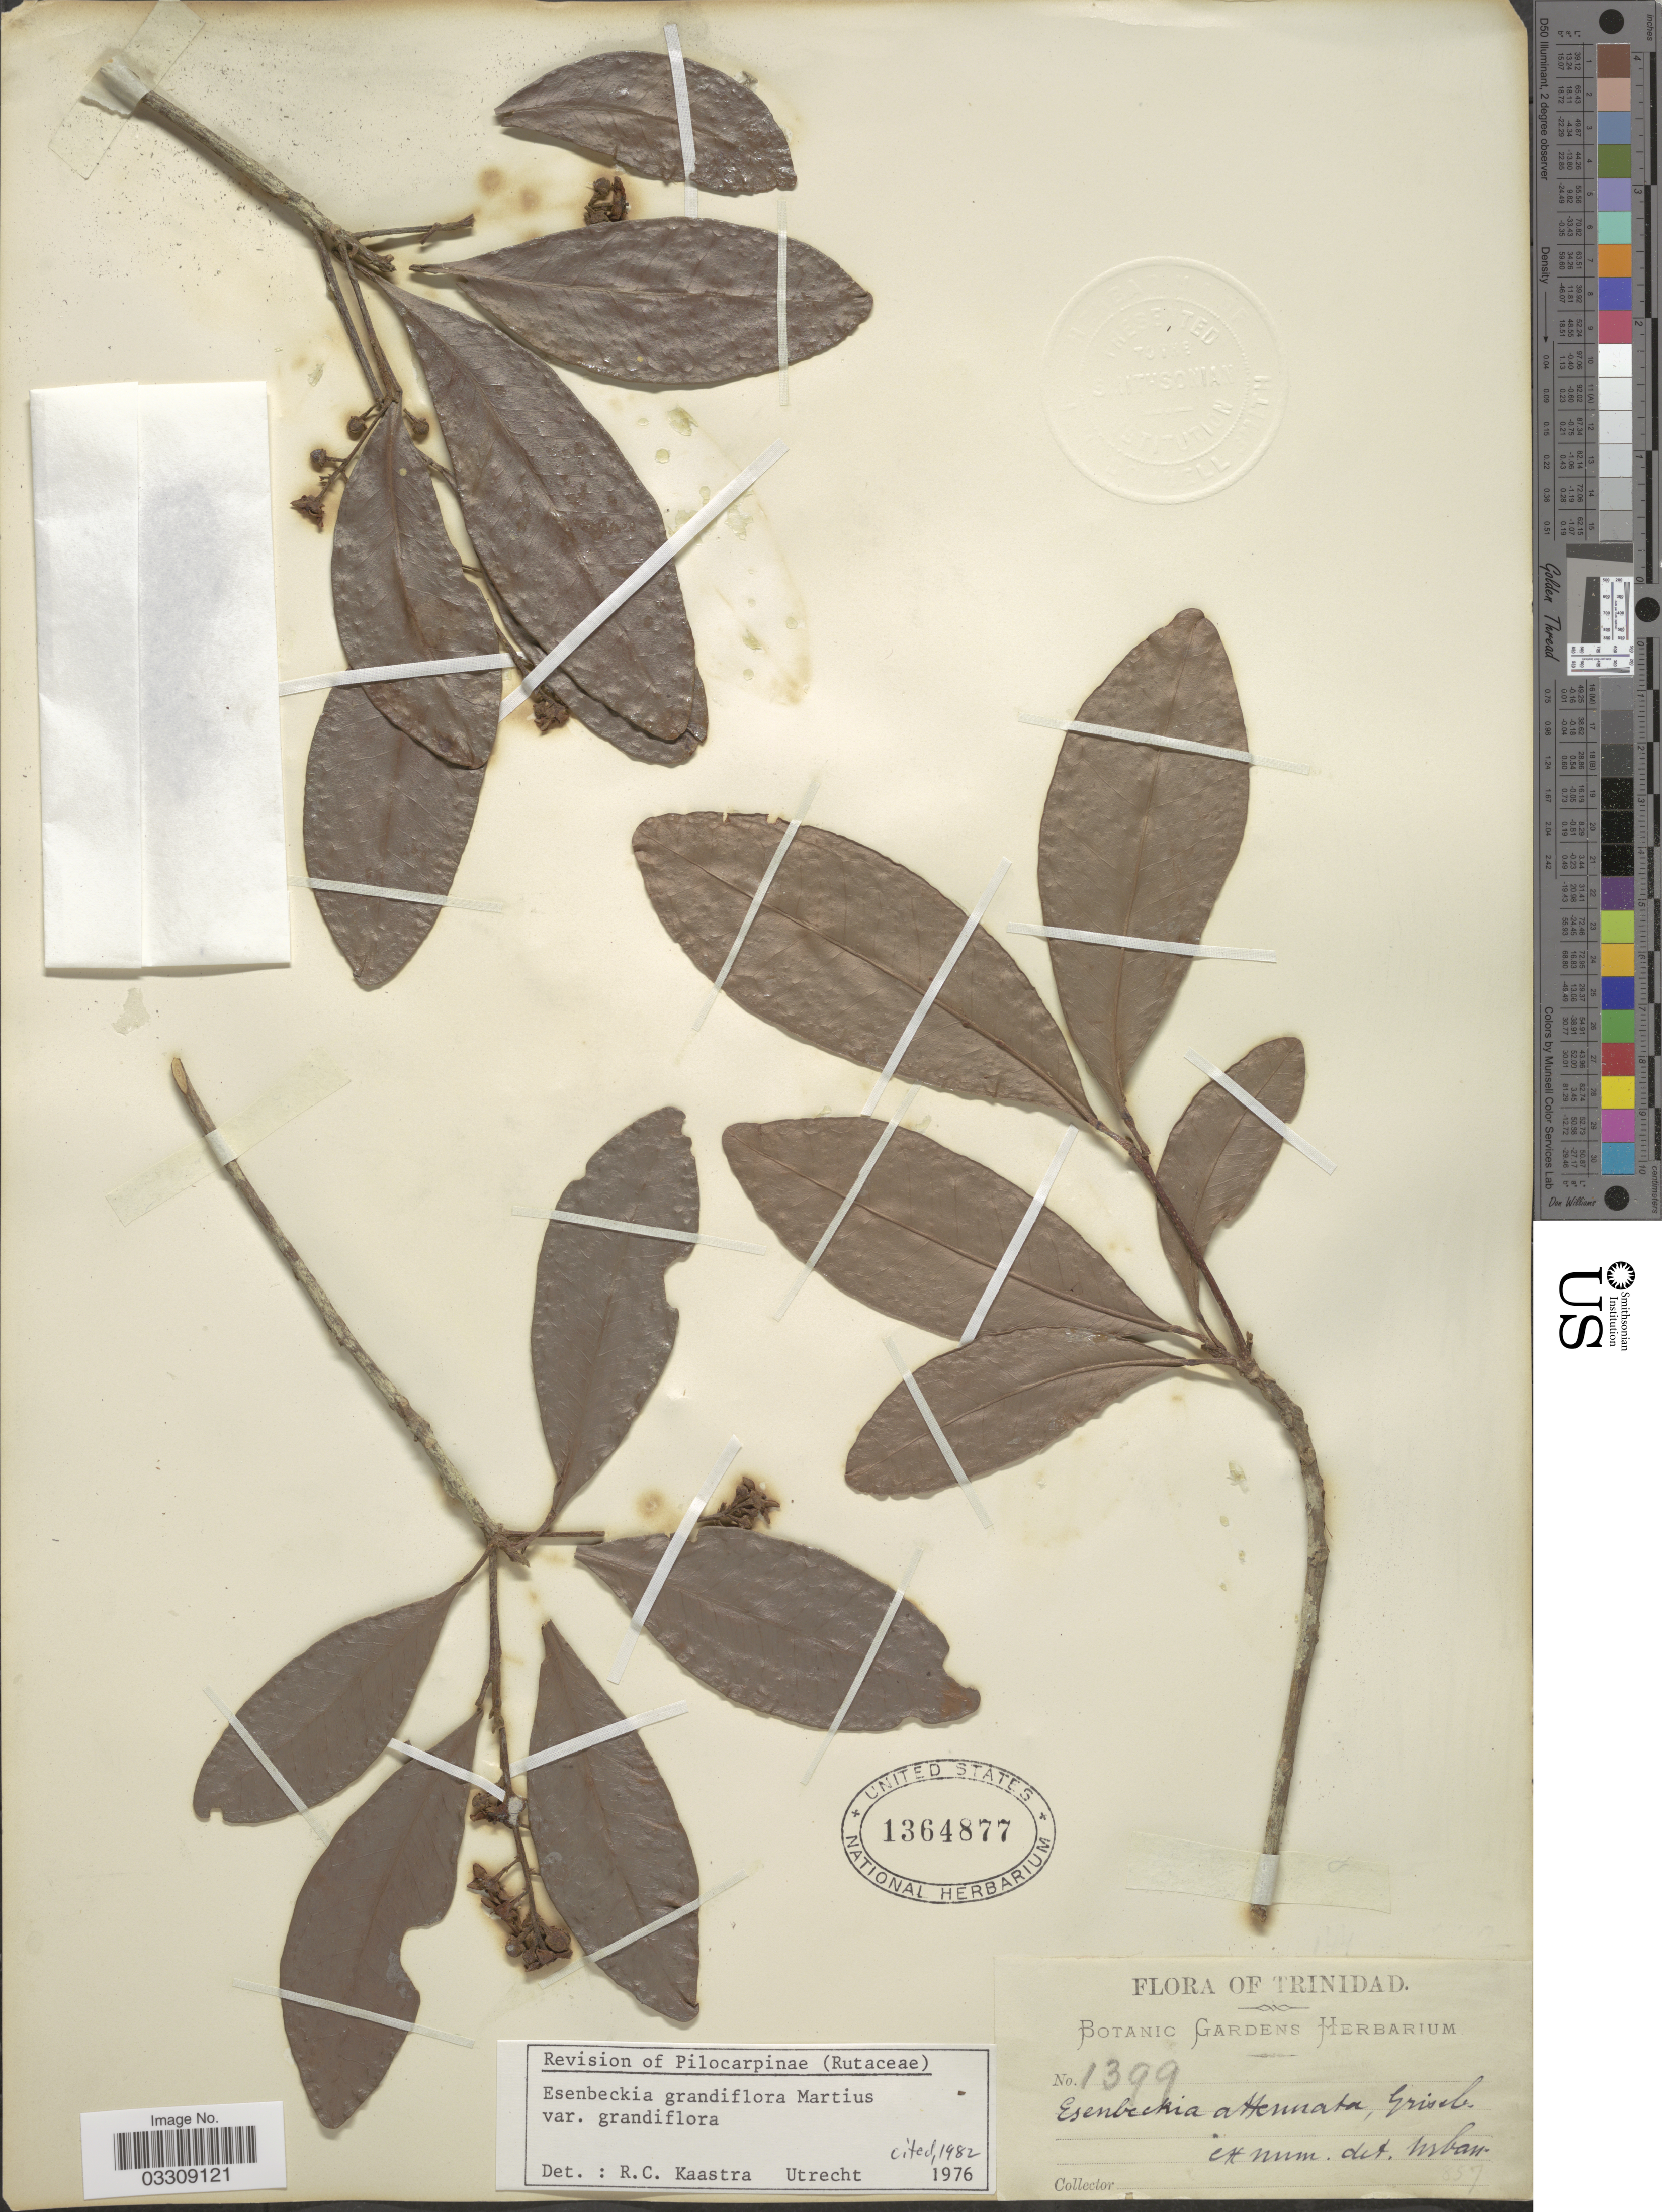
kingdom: Plantae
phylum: Tracheophyta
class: Magnoliopsida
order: Sapindales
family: Rutaceae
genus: Esenbeckia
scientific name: Esenbeckia grandiflora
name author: Mart.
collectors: ex herb. Botanic Gardens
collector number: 1399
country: Trinidad and Tobago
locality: Trinidad.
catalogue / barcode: US 1364877